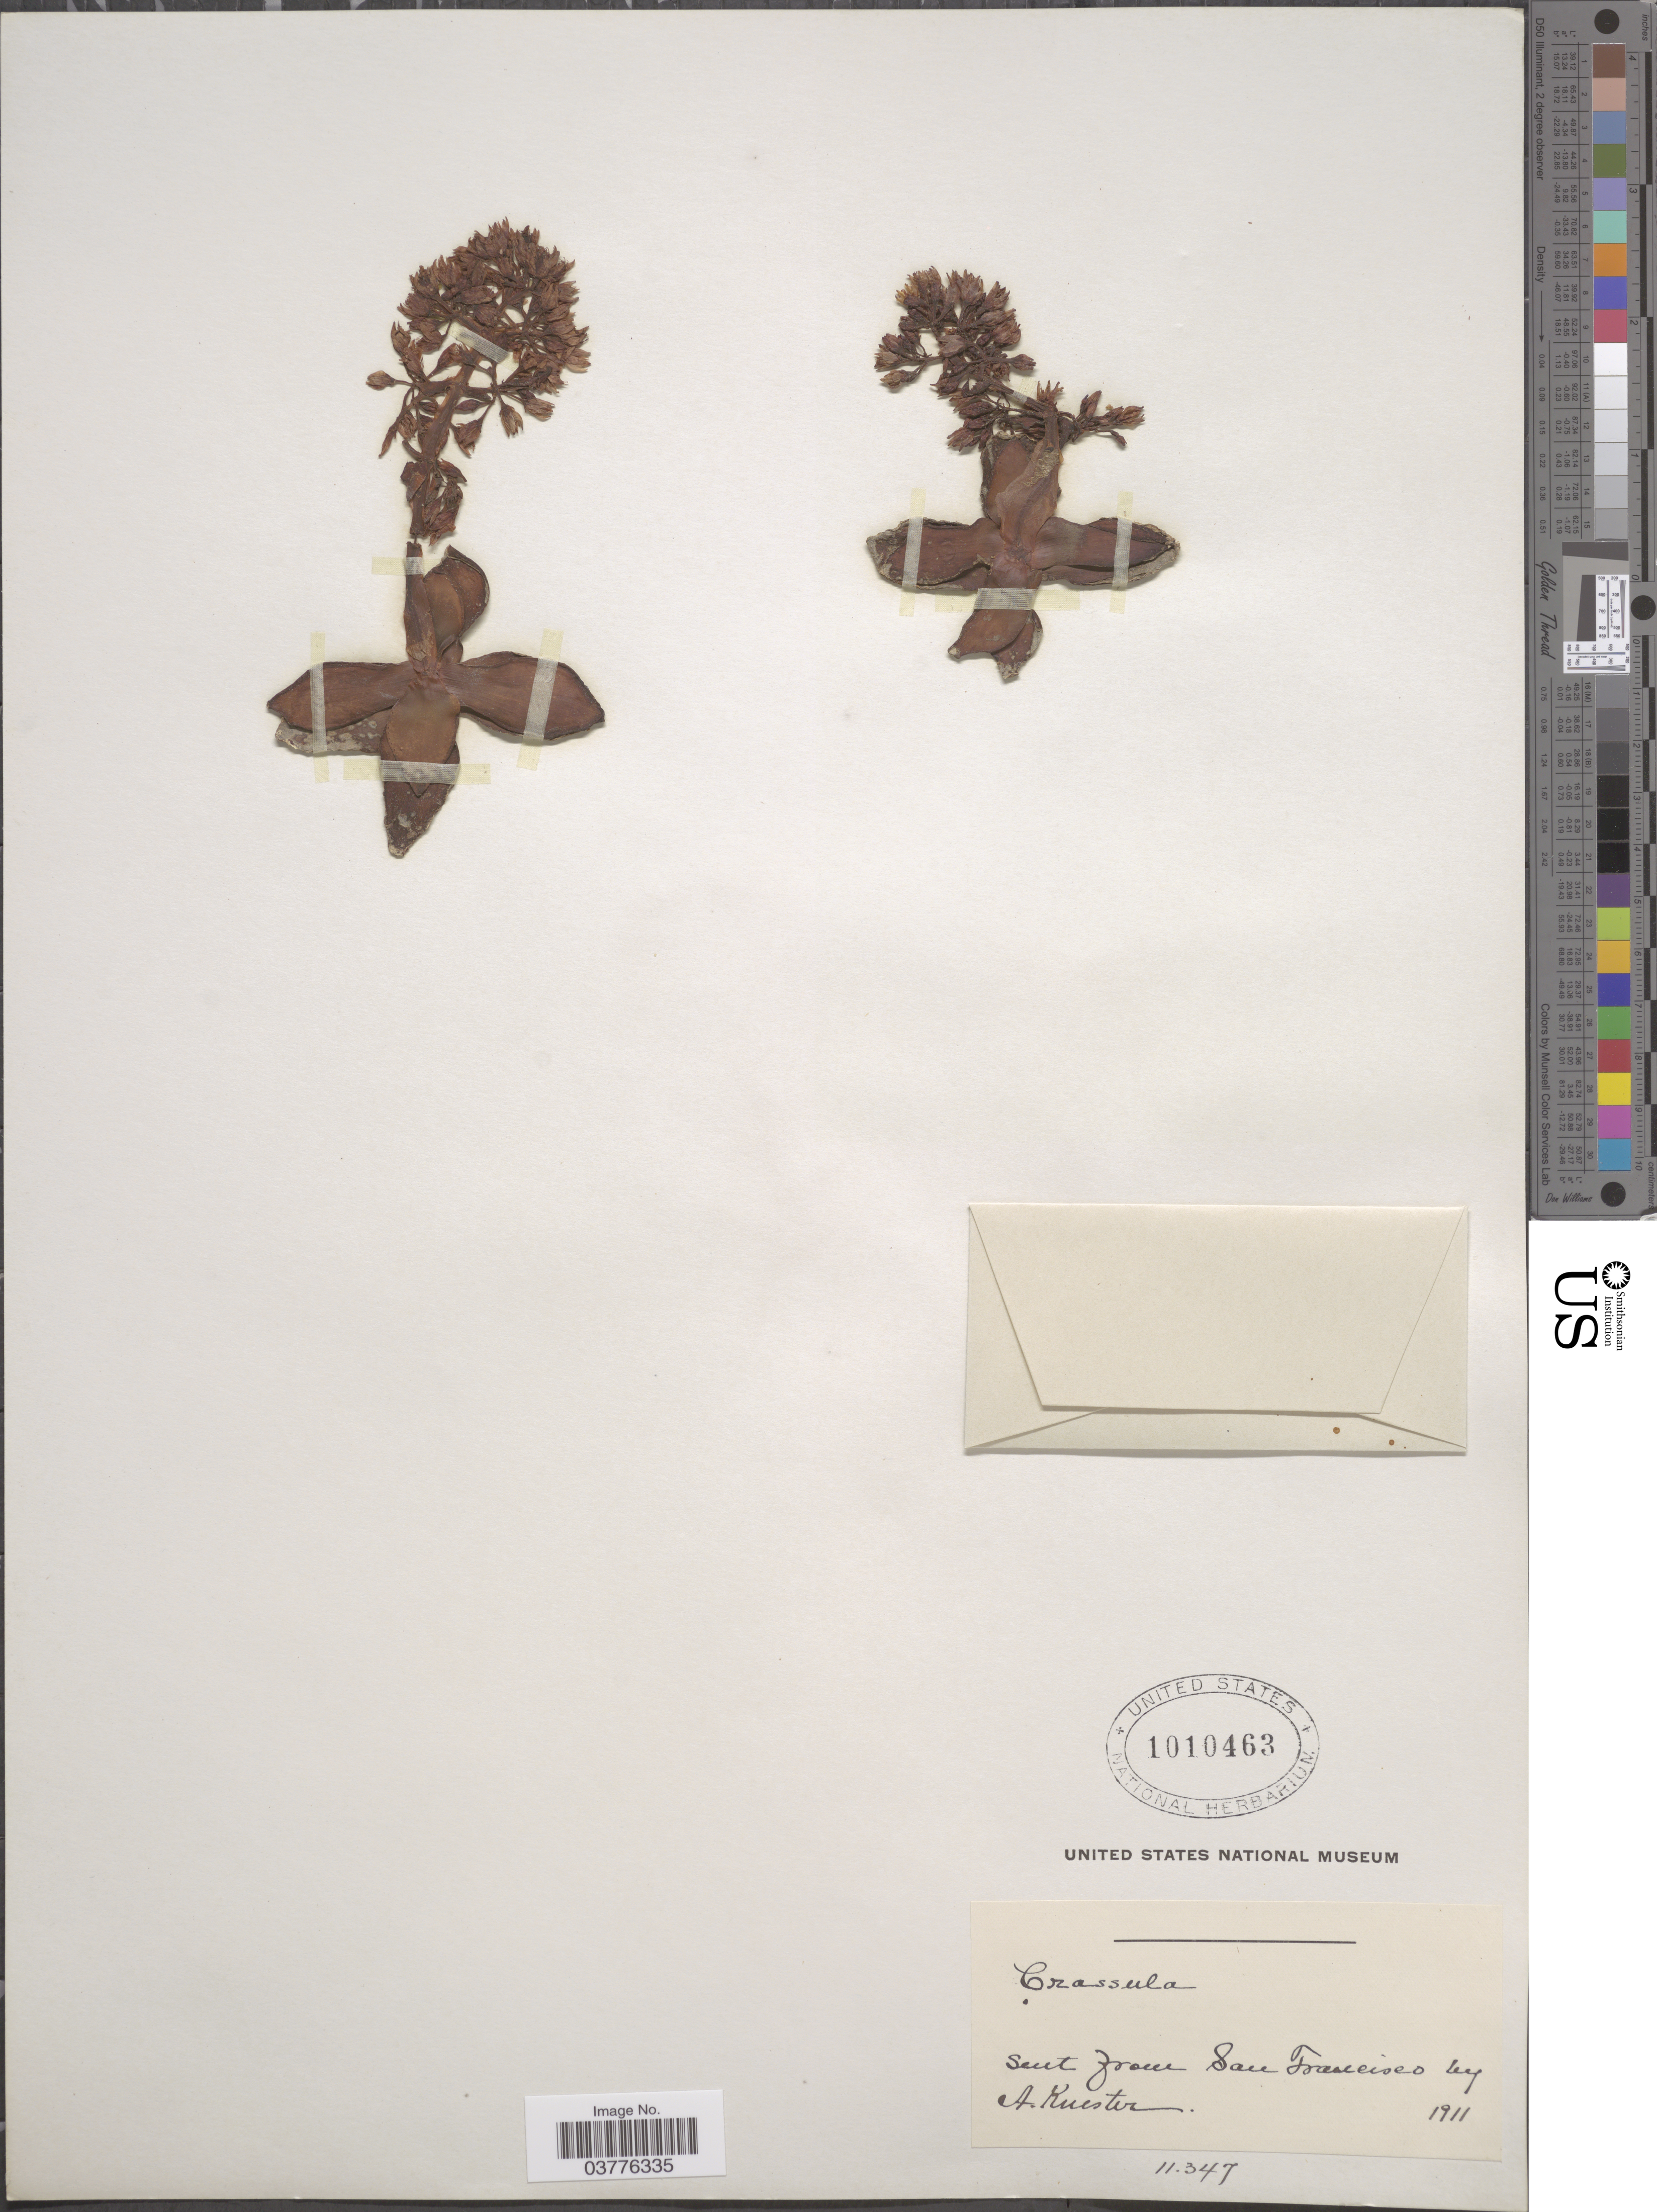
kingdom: Plantae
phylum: Tracheophyta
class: Magnoliopsida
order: Saxifragales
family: Crassulaceae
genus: Crassula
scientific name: Crassula sp.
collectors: A. Kuester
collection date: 1911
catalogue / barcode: US 1010463